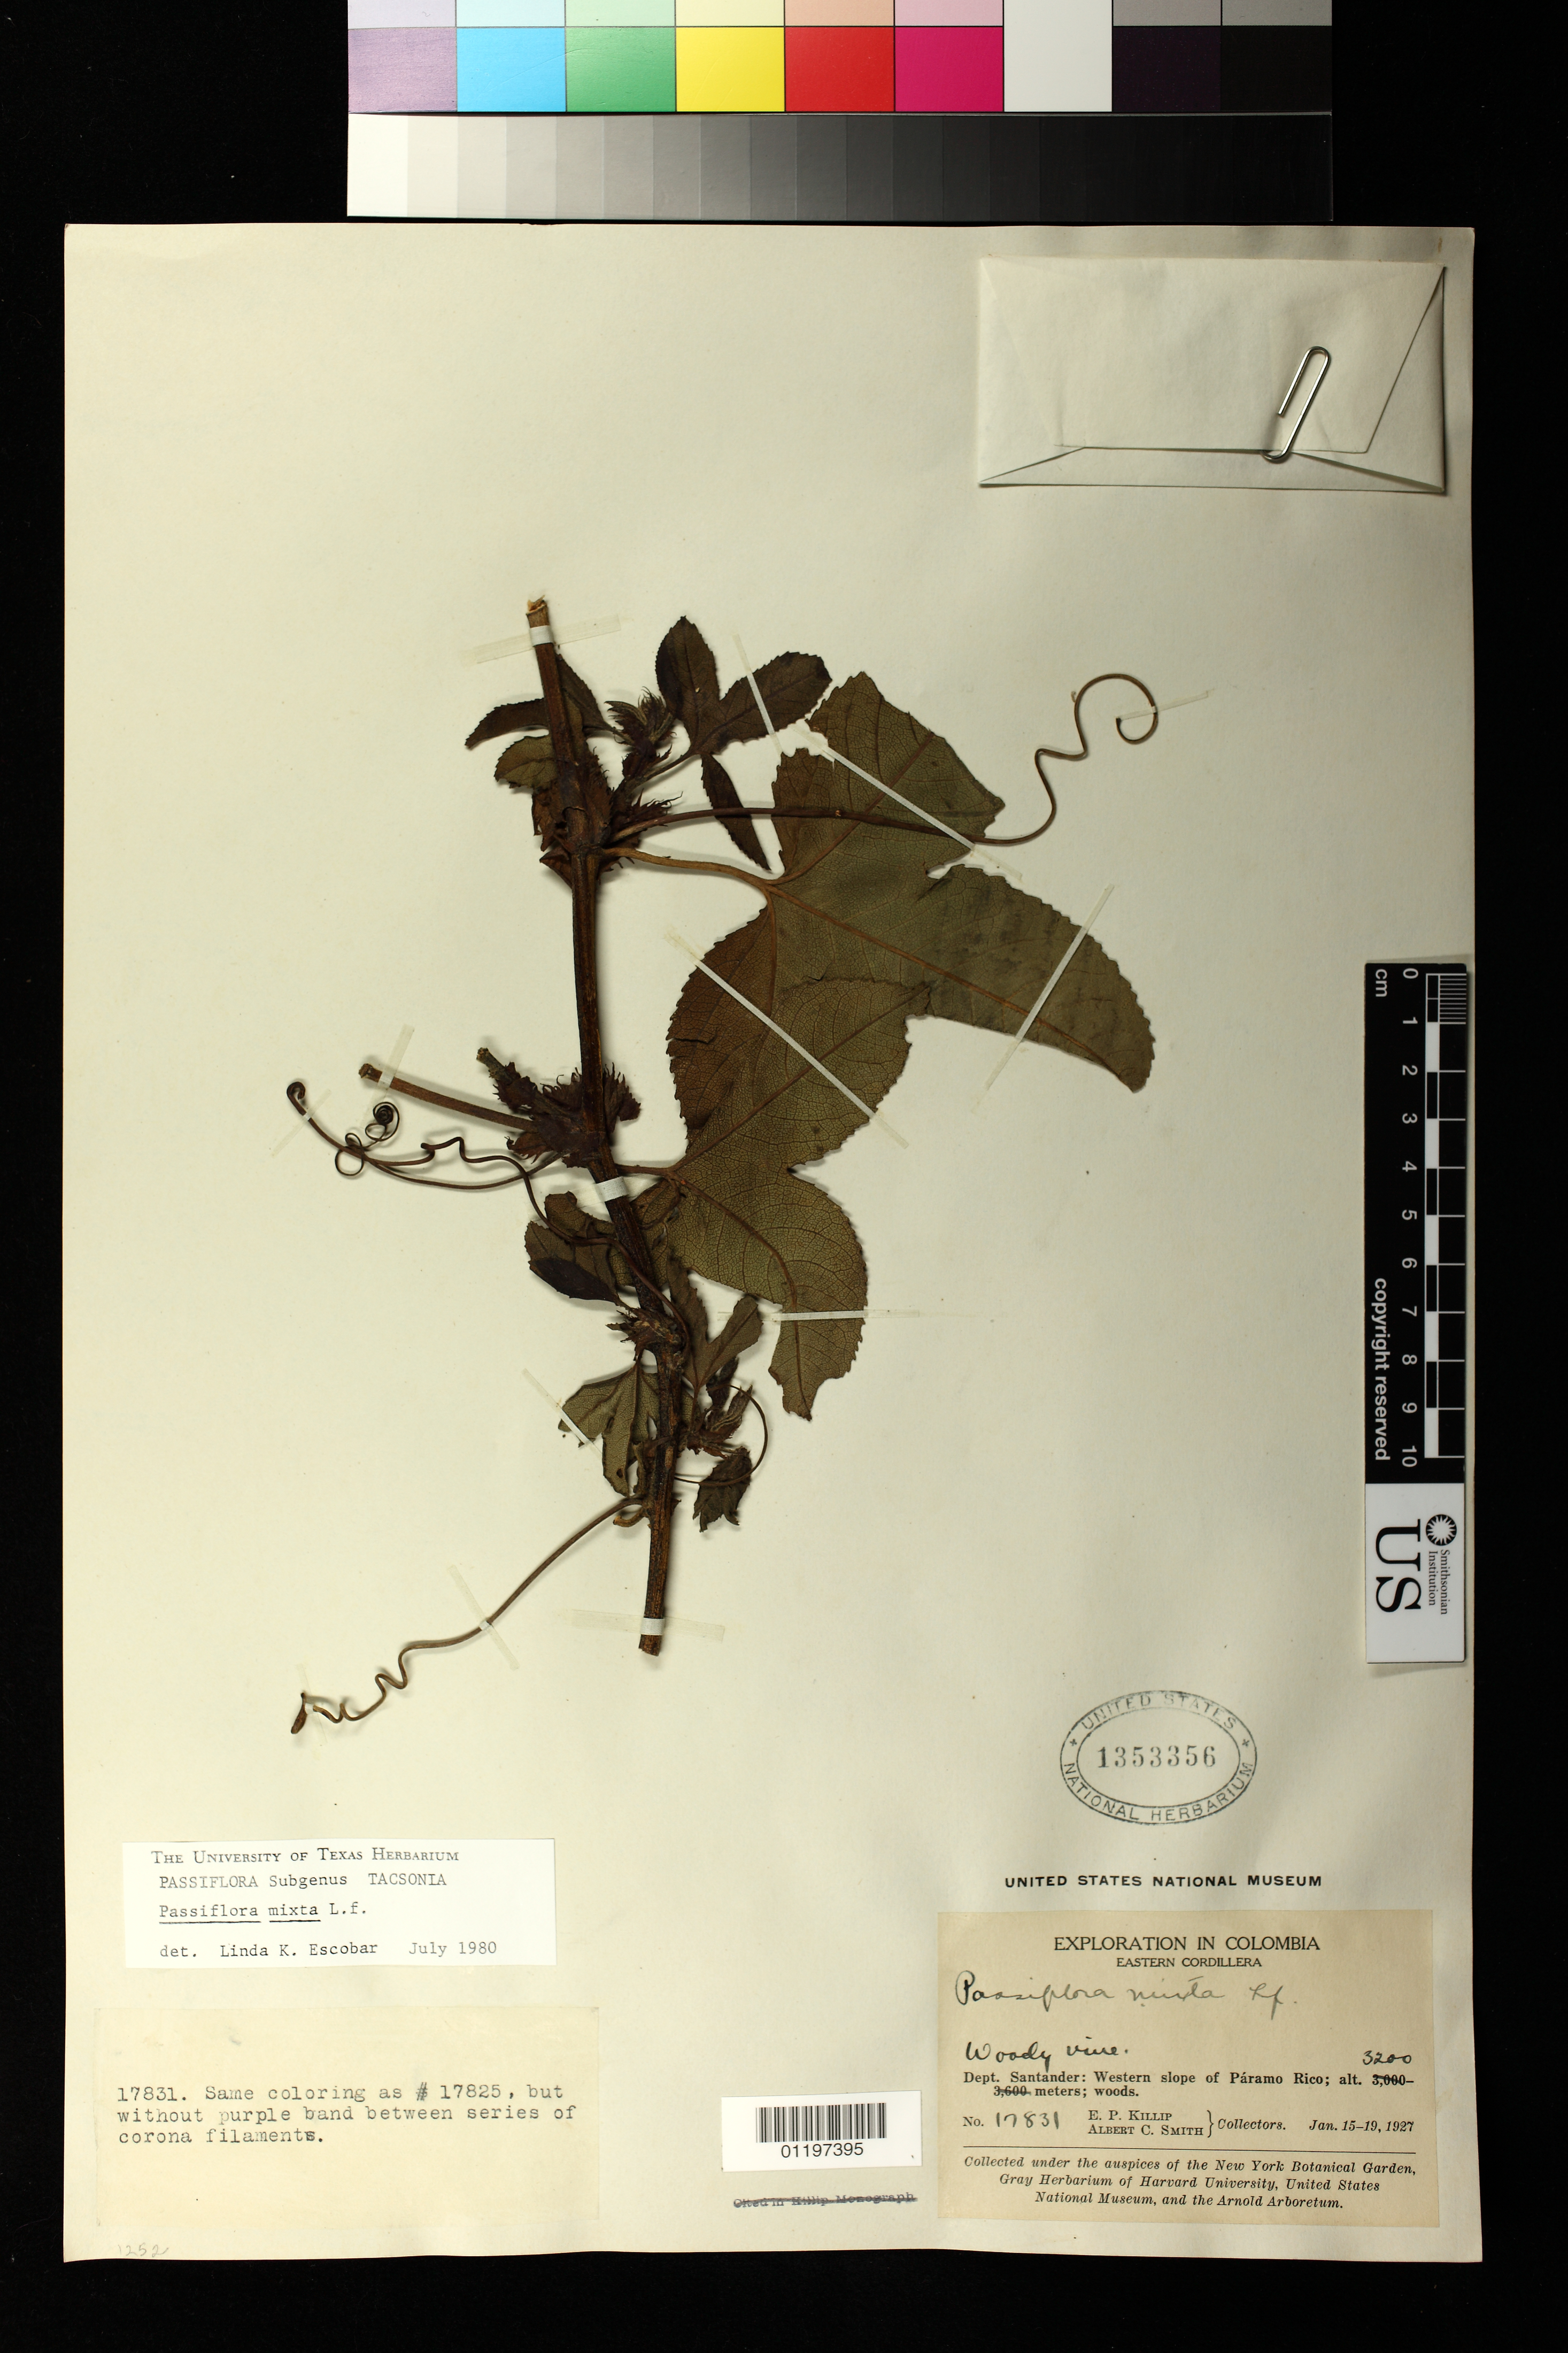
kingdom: Plantae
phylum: Tracheophyta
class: Magnoliopsida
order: Malpighiales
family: Passifloraceae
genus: Passiflora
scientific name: Passiflora mixta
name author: L. f.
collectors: E. P. Killip & A. C. Smith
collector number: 17831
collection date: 1927-01-15/1927-01-19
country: Colombia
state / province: Santander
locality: Western slope of Páramo Rico, Eastern Cordillera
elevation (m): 3200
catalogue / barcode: US 1353356